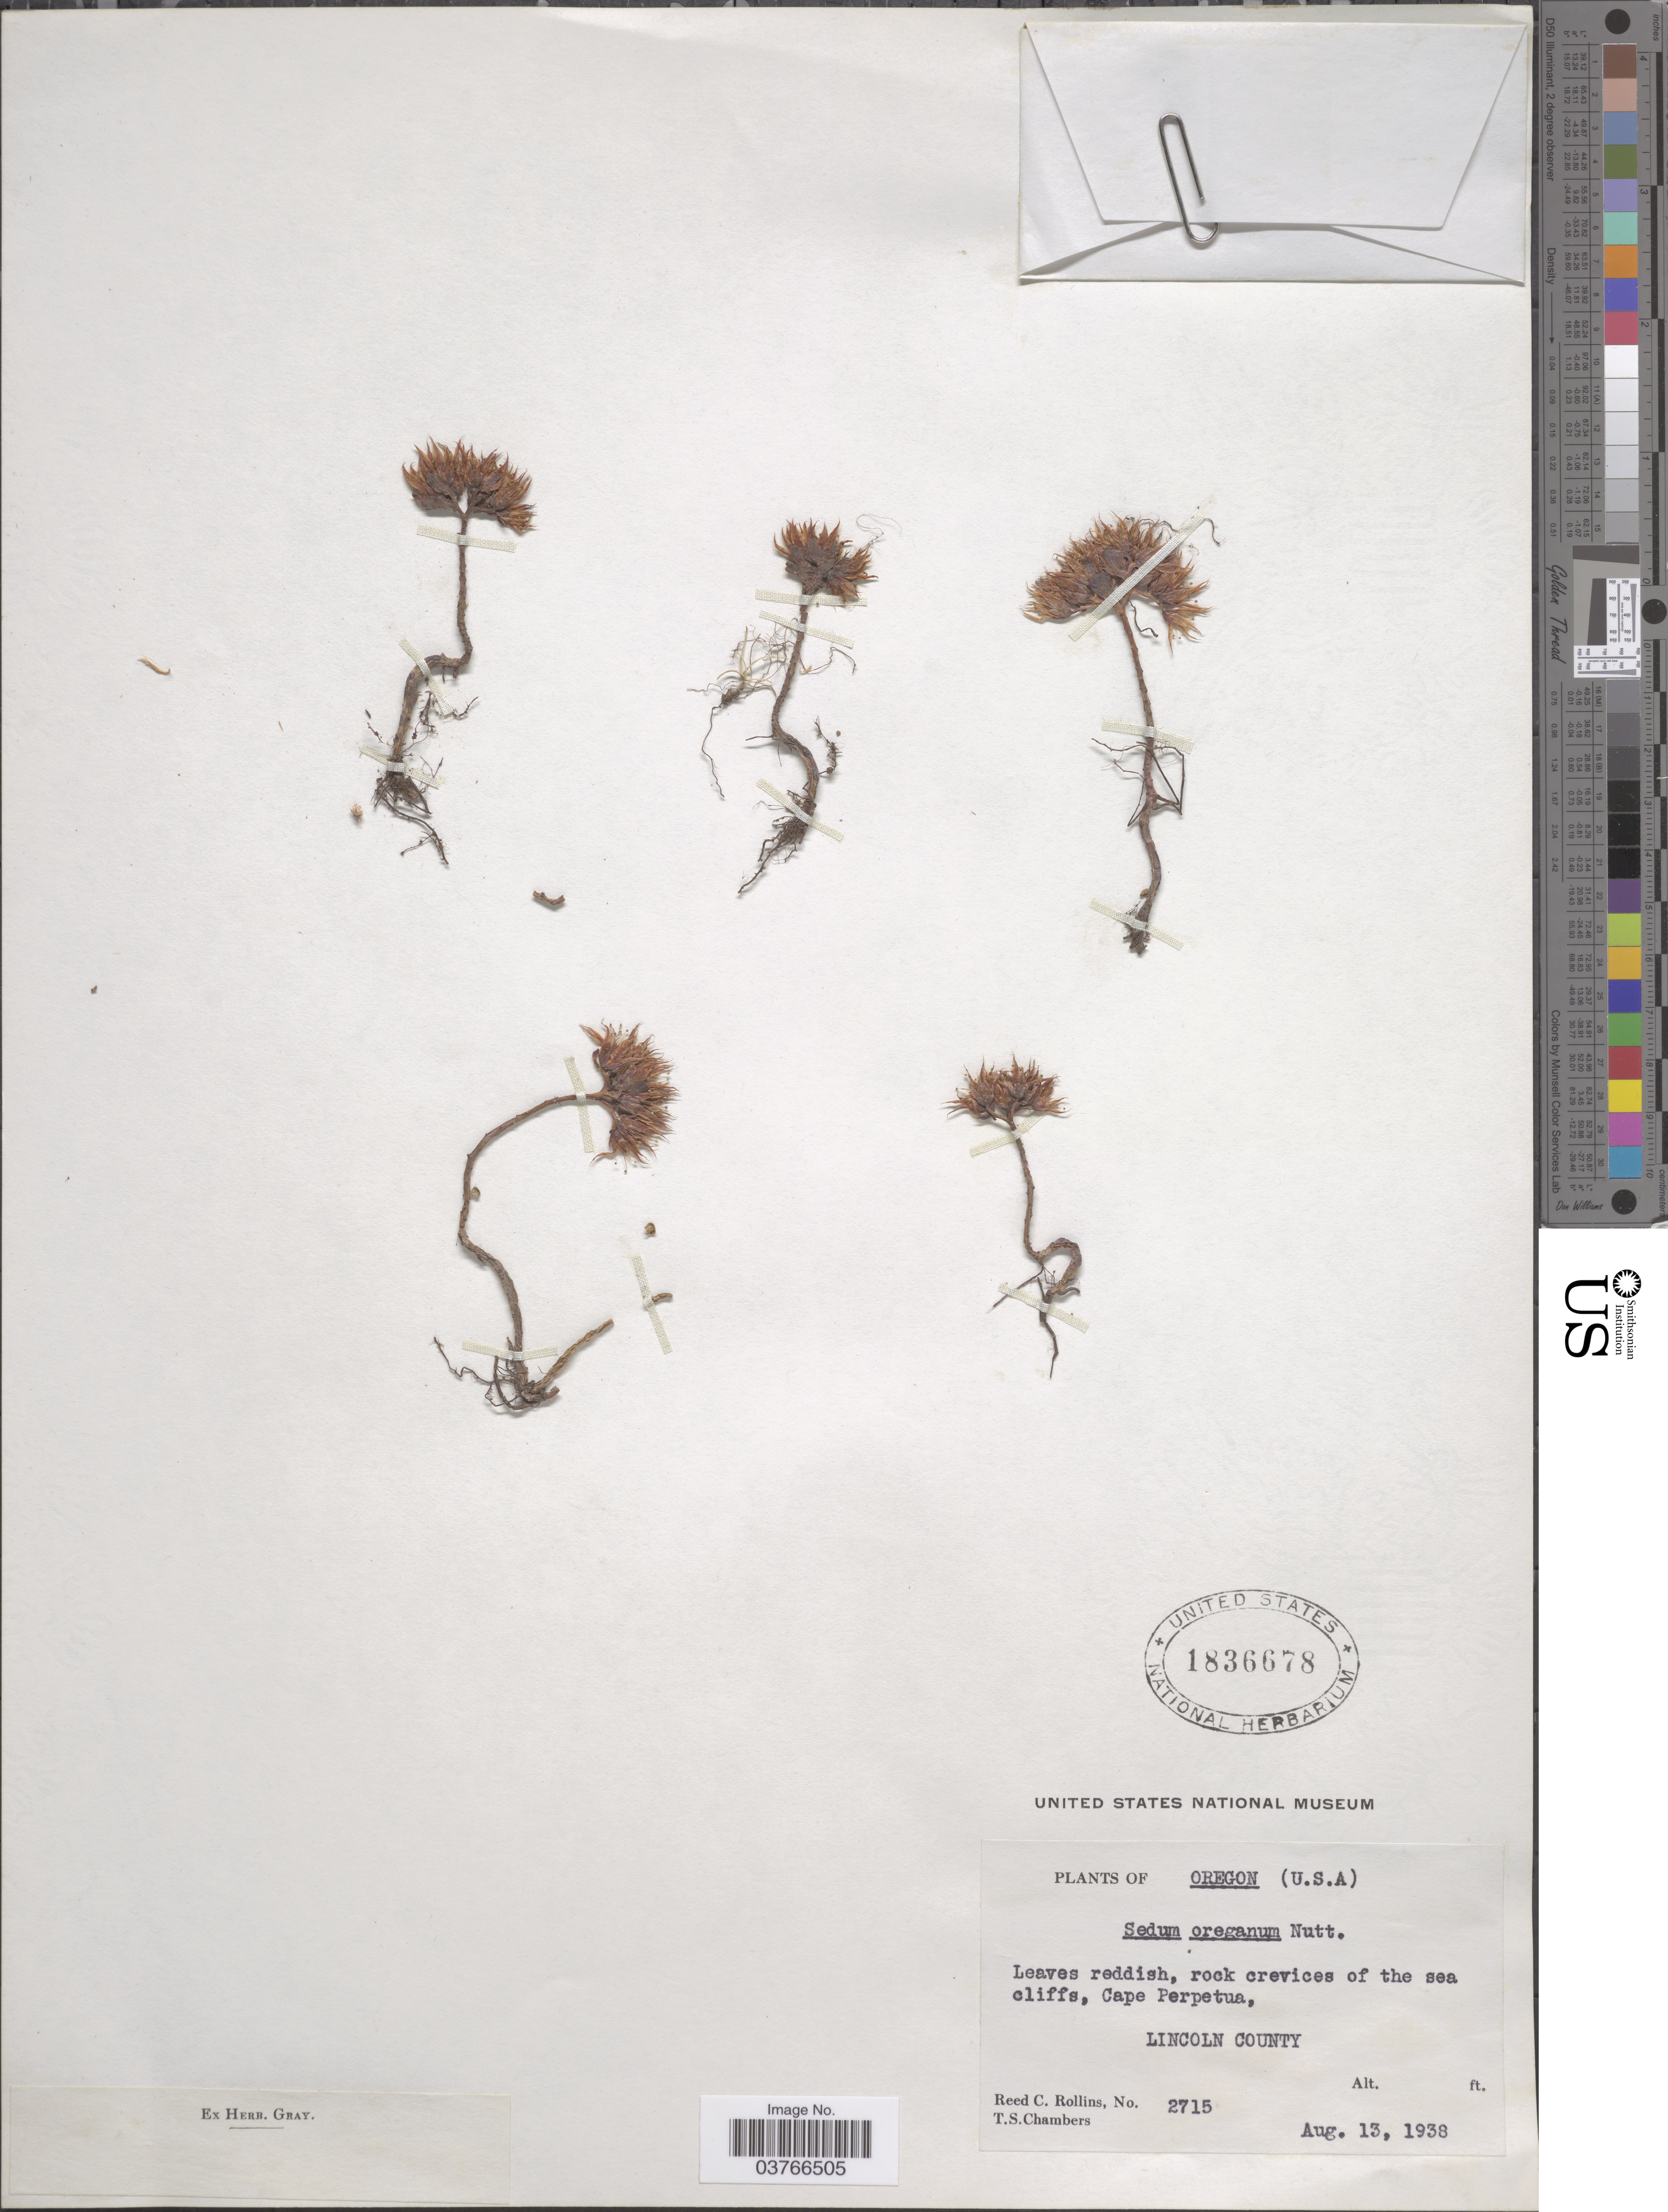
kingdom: Plantae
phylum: Tracheophyta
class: Magnoliopsida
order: Saxifragales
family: Crassulaceae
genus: Sedum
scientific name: Sedum oreganum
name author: Nutt.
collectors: R. C. Rollins & T. Chambers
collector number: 2715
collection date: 1938-08-13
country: United States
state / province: Oregon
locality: Cape Perpetua, Lincoln County.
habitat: rock crevices of the sea cliffs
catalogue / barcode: US 1836678